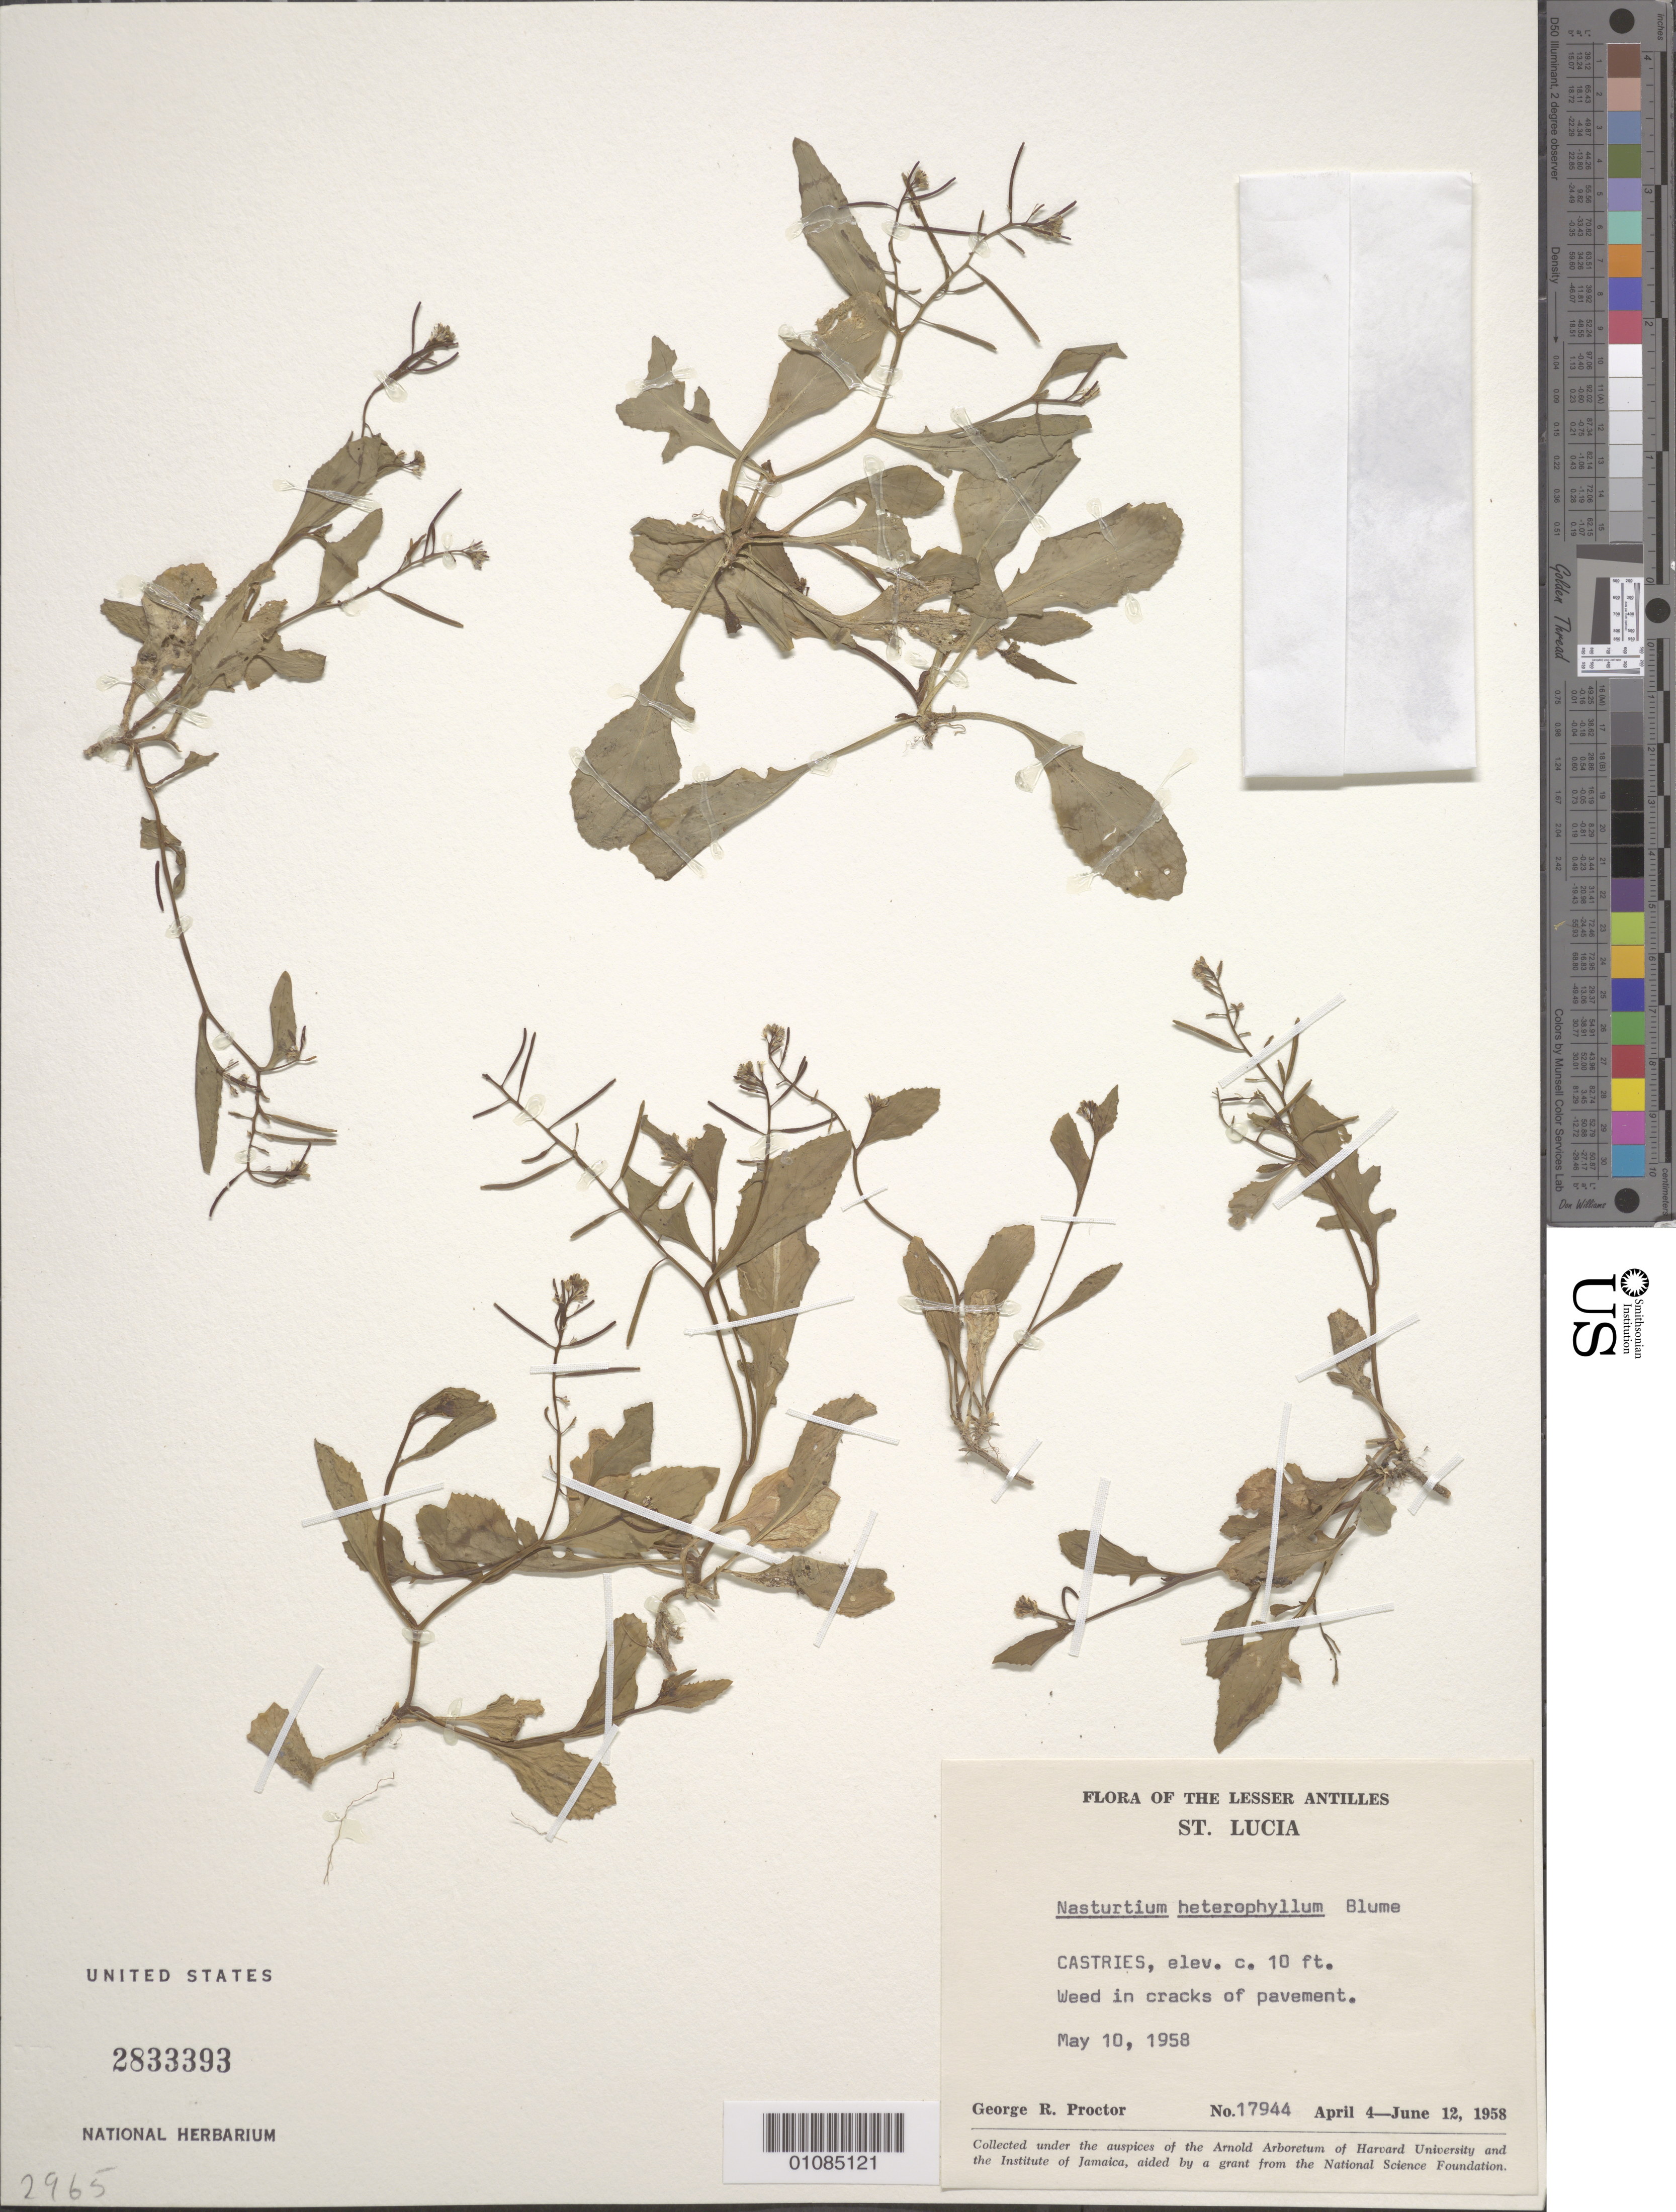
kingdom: Plantae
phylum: Tracheophyta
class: Magnoliopsida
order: Brassicales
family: Brassicaceae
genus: Rorippa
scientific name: Rorippa heterophylla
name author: (Blume) R.O. Williams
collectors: G. R. Proctor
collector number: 17944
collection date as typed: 10 May 1958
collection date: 1958-05-10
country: St. Lucia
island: St. Lucia I.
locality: Castries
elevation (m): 3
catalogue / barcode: US 2833393